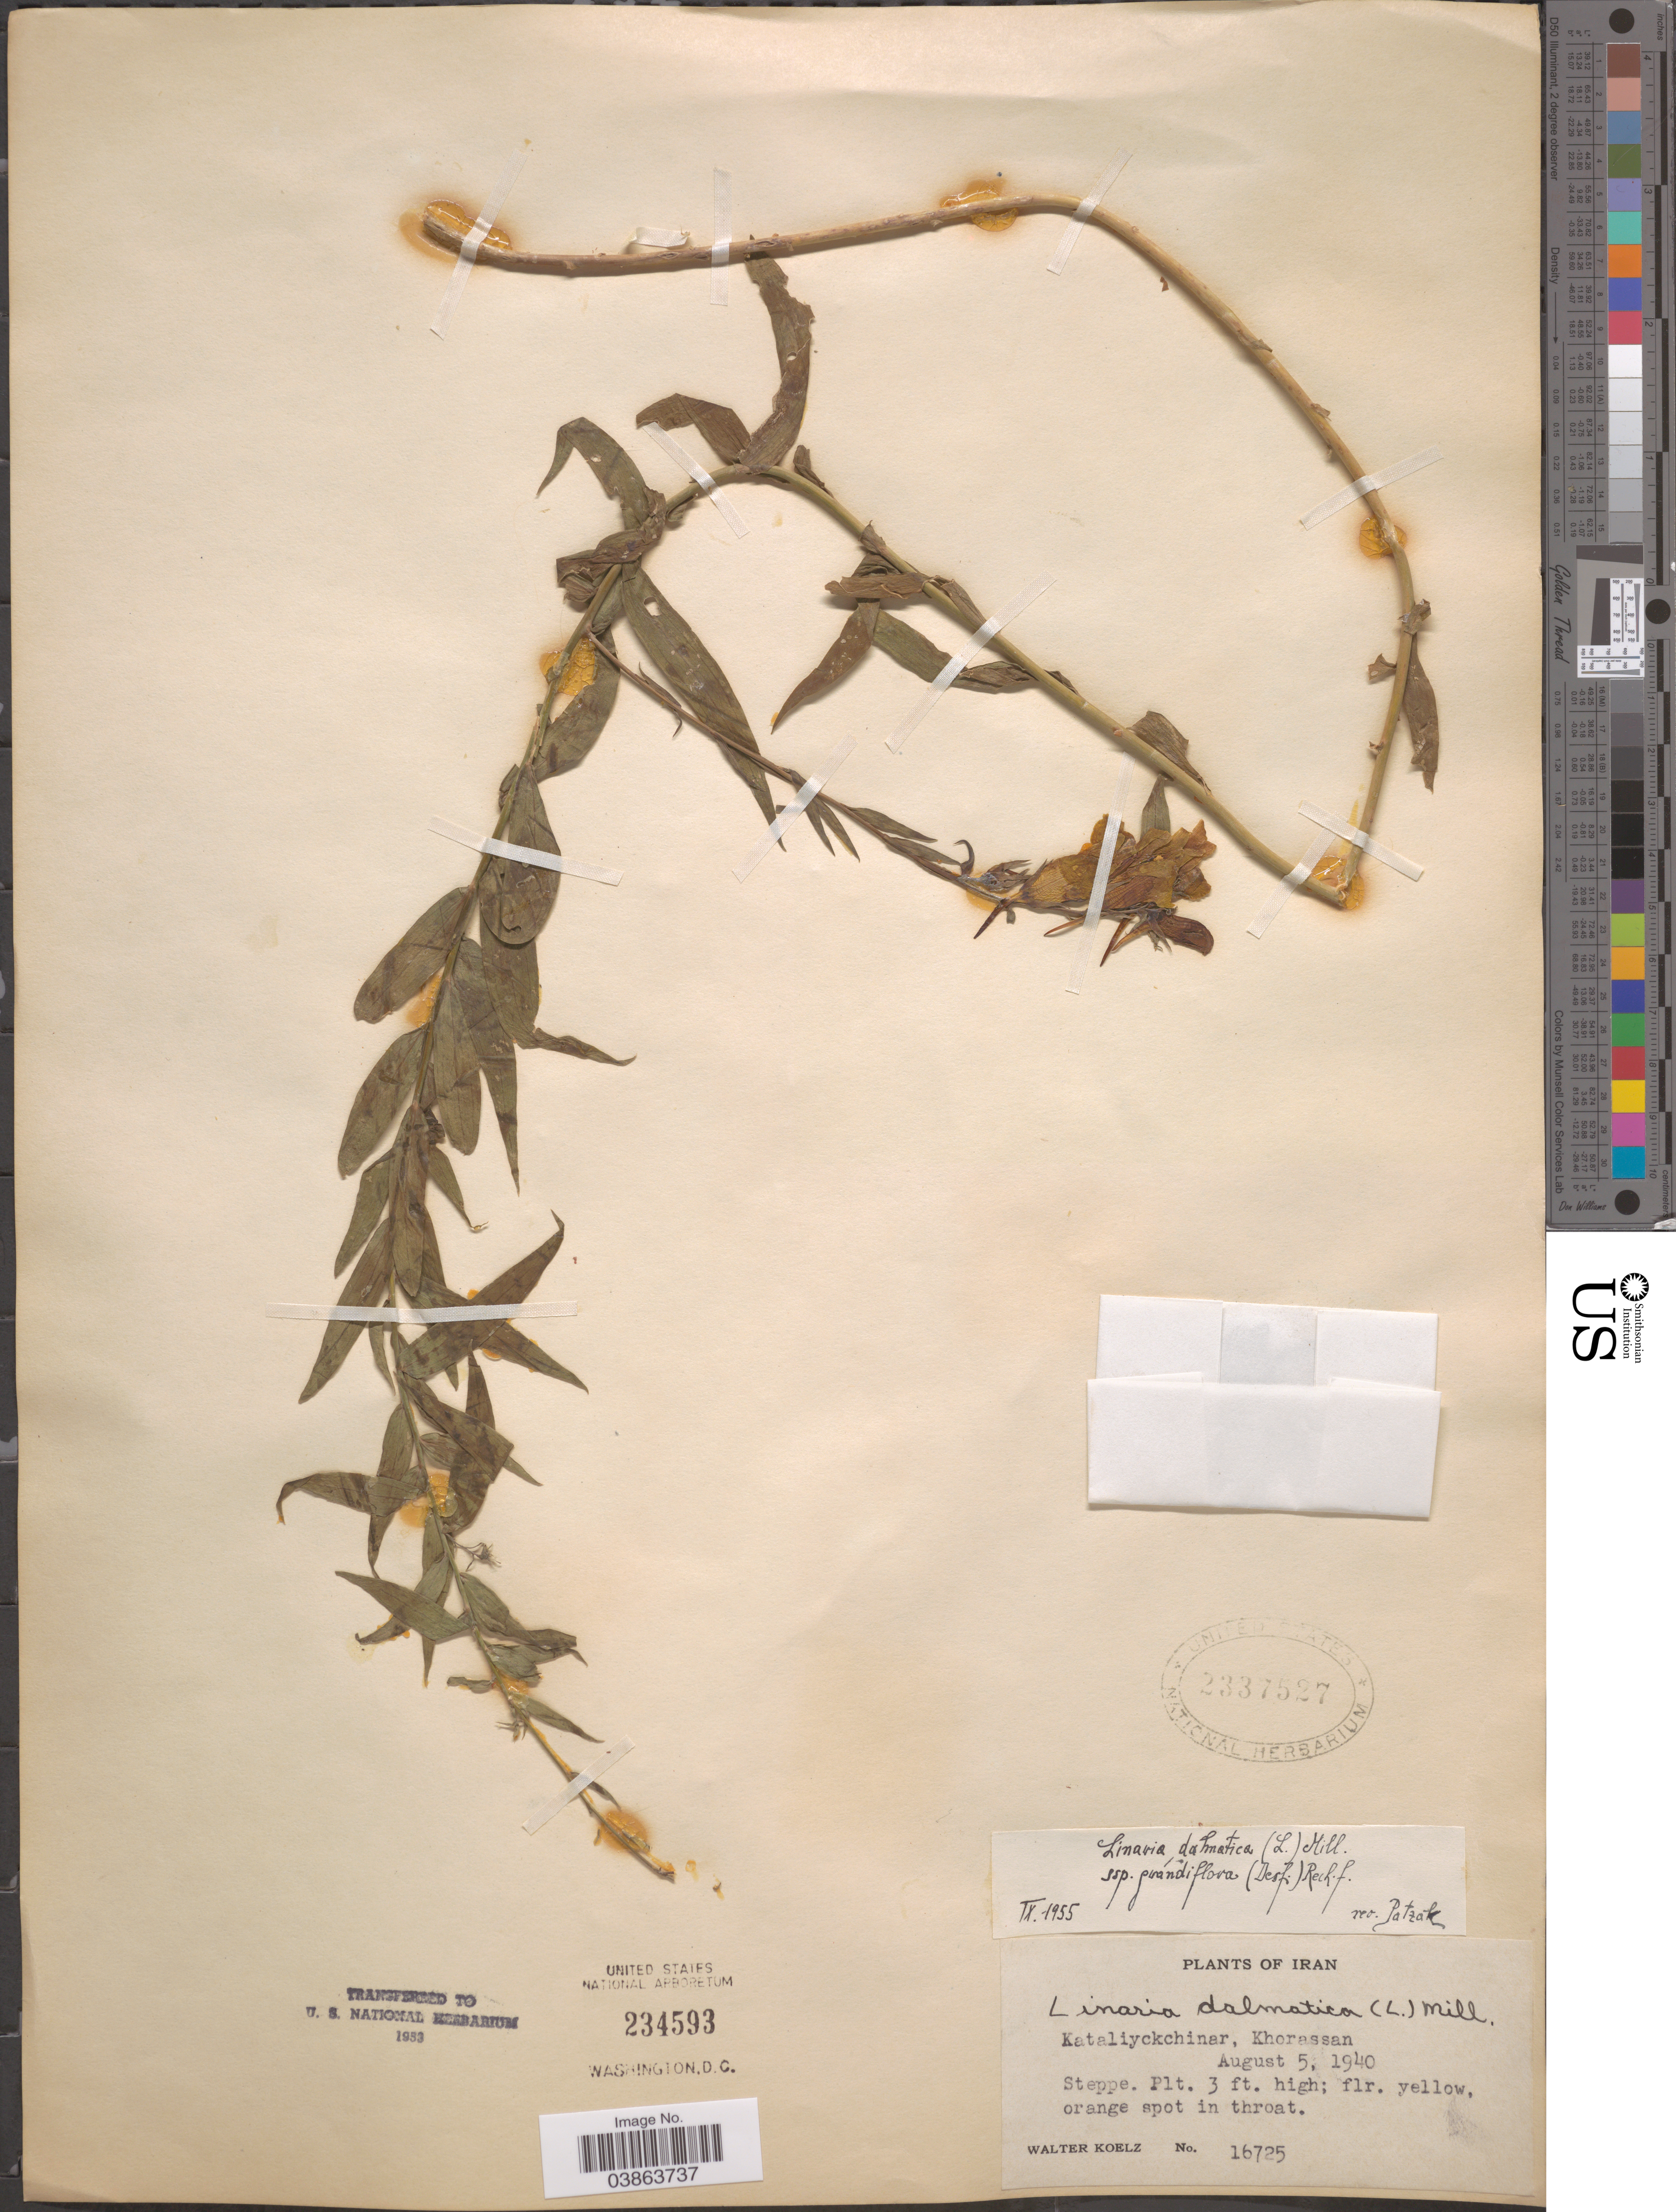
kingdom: Plantae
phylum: Tracheophyta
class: Magnoliopsida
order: Lamiales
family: Plantaginaceae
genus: Linaria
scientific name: Linaria dalmatica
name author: (L.) Mill.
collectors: W. N. Koelz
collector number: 16725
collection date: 1940-08-05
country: Iran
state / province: Khorasan [obsolete]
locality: Kataliyckchinar, Khorassan.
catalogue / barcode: US 2337527